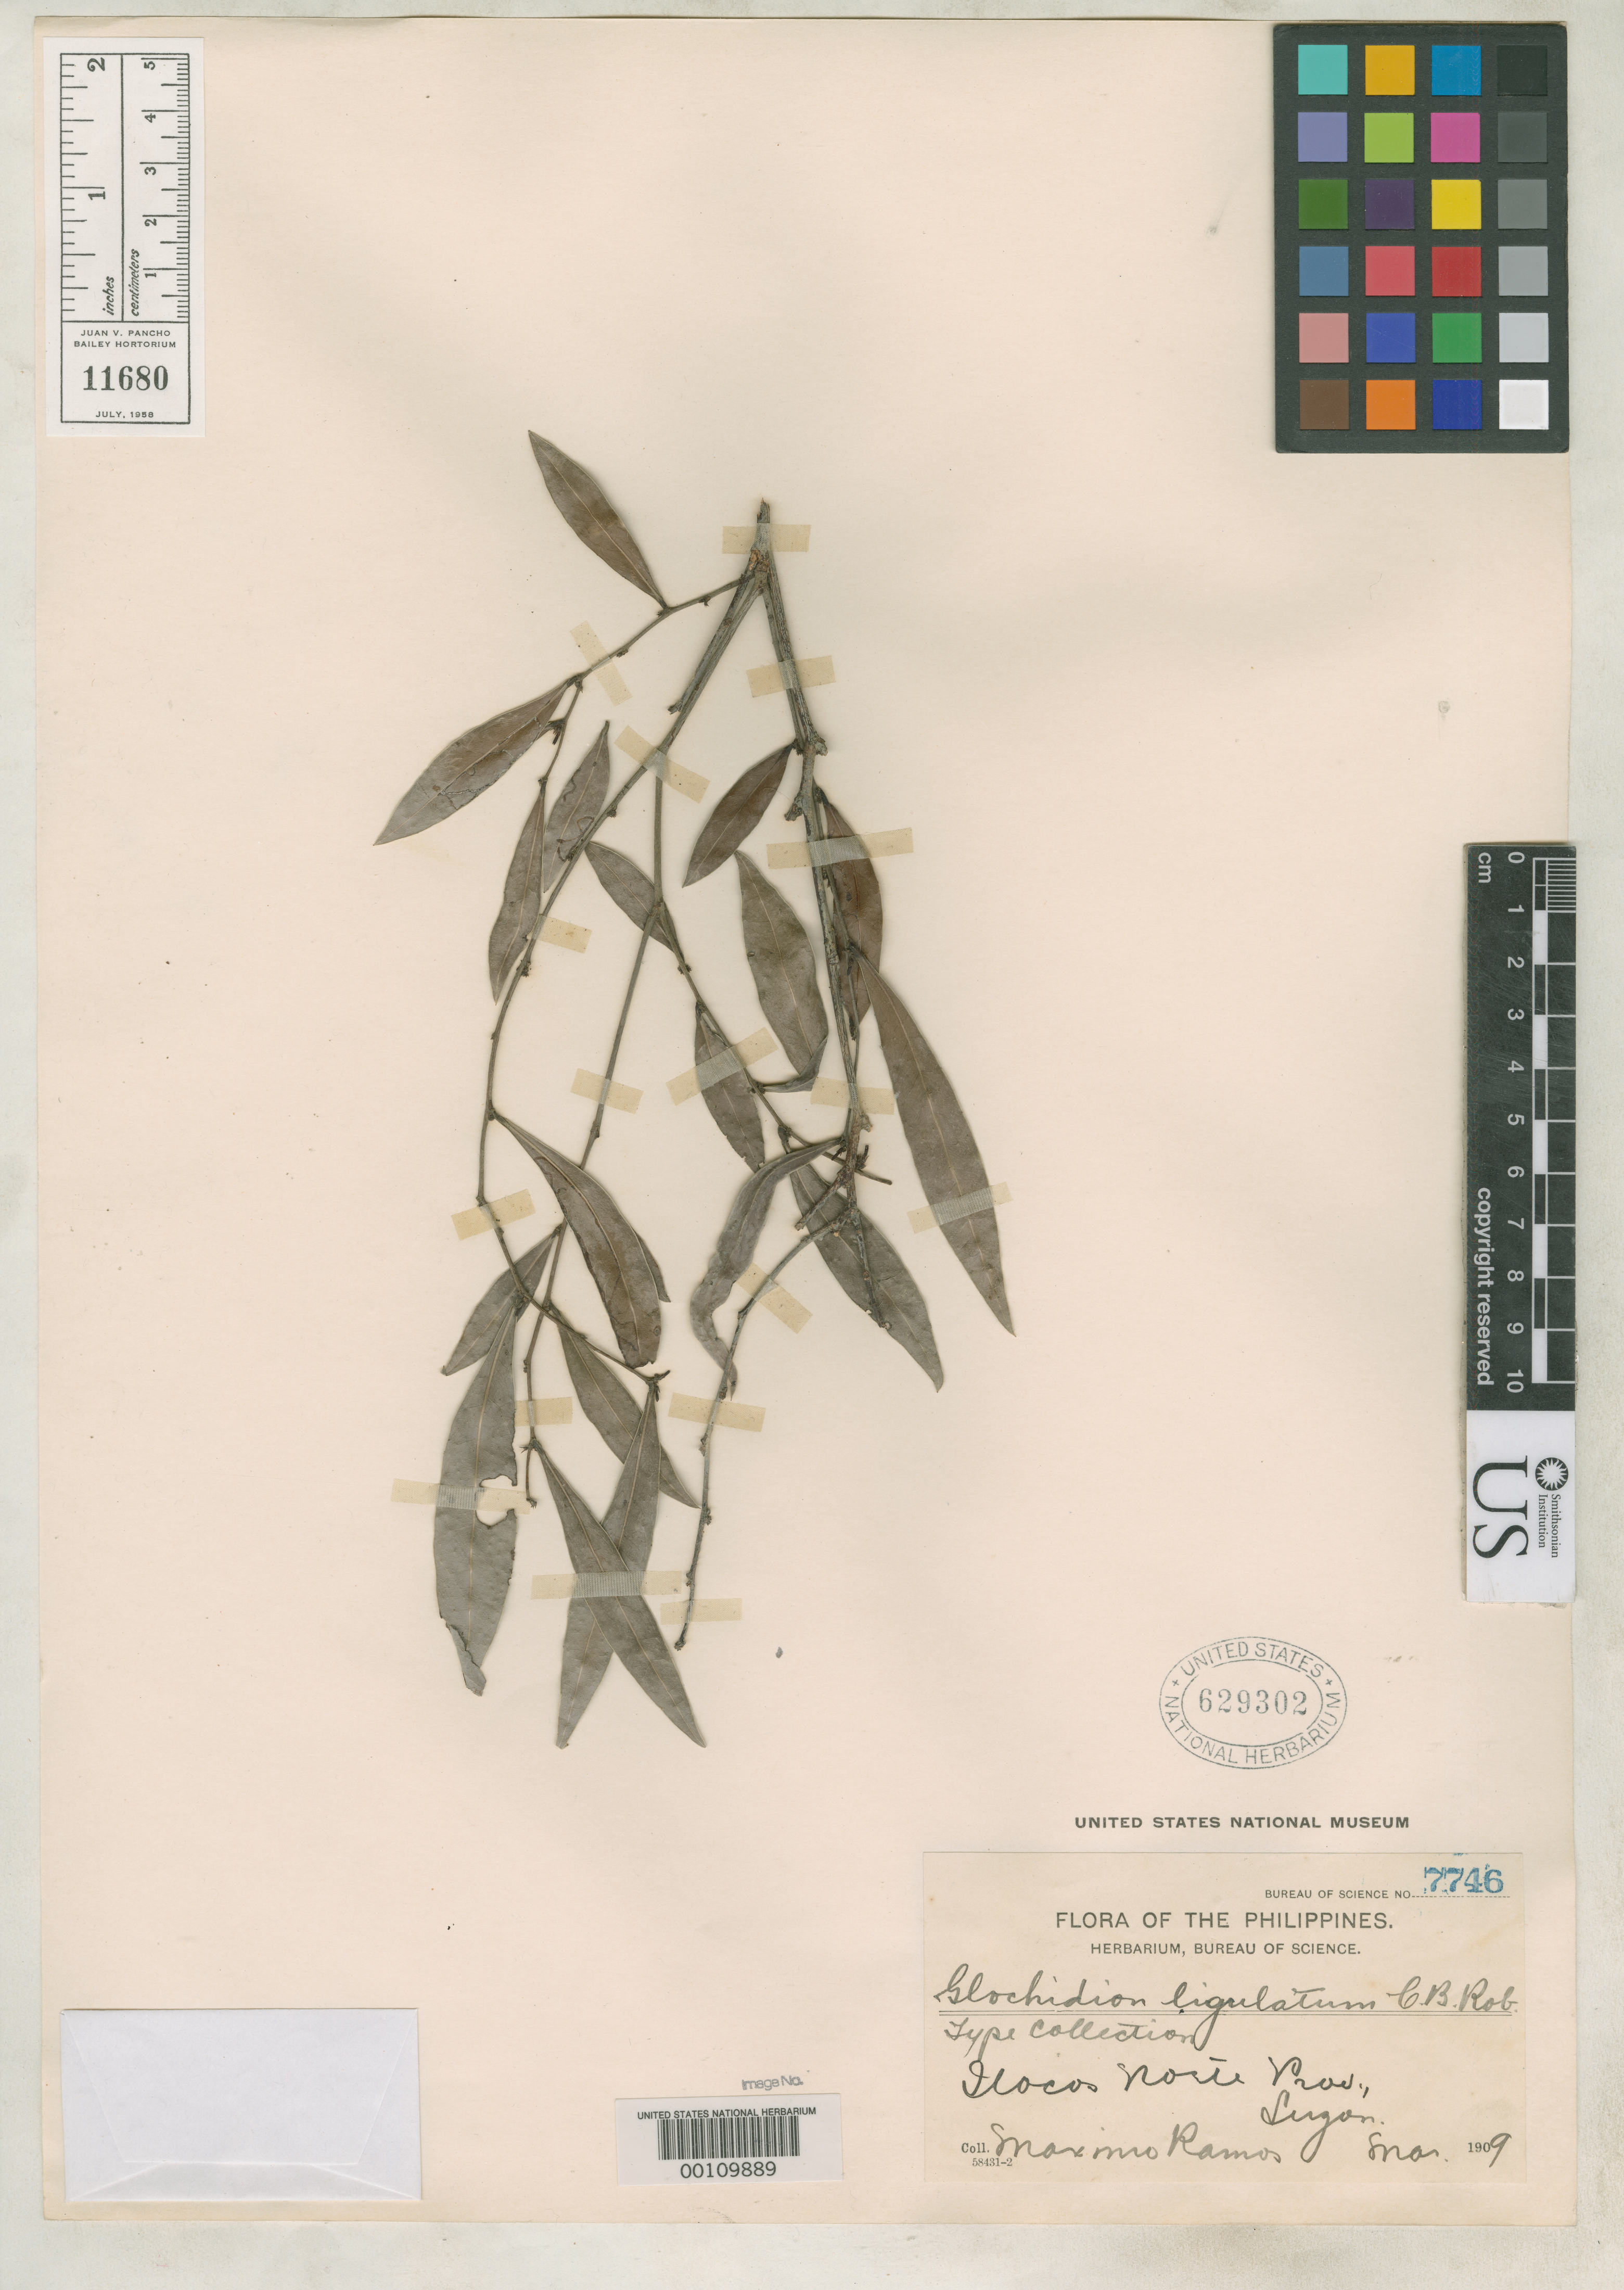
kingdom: Plantae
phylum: Tracheophyta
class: Magnoliopsida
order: Malpighiales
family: Phyllanthaceae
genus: Glochidion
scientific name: Glochidion ligulatum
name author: C.B. Rob.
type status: Isotype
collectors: M. Ramos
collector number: Bur. Sci. 7746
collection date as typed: Mar 1909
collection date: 1909-03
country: Philippines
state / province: Ilocos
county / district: Ilocos Norte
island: Luzon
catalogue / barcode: US 629302